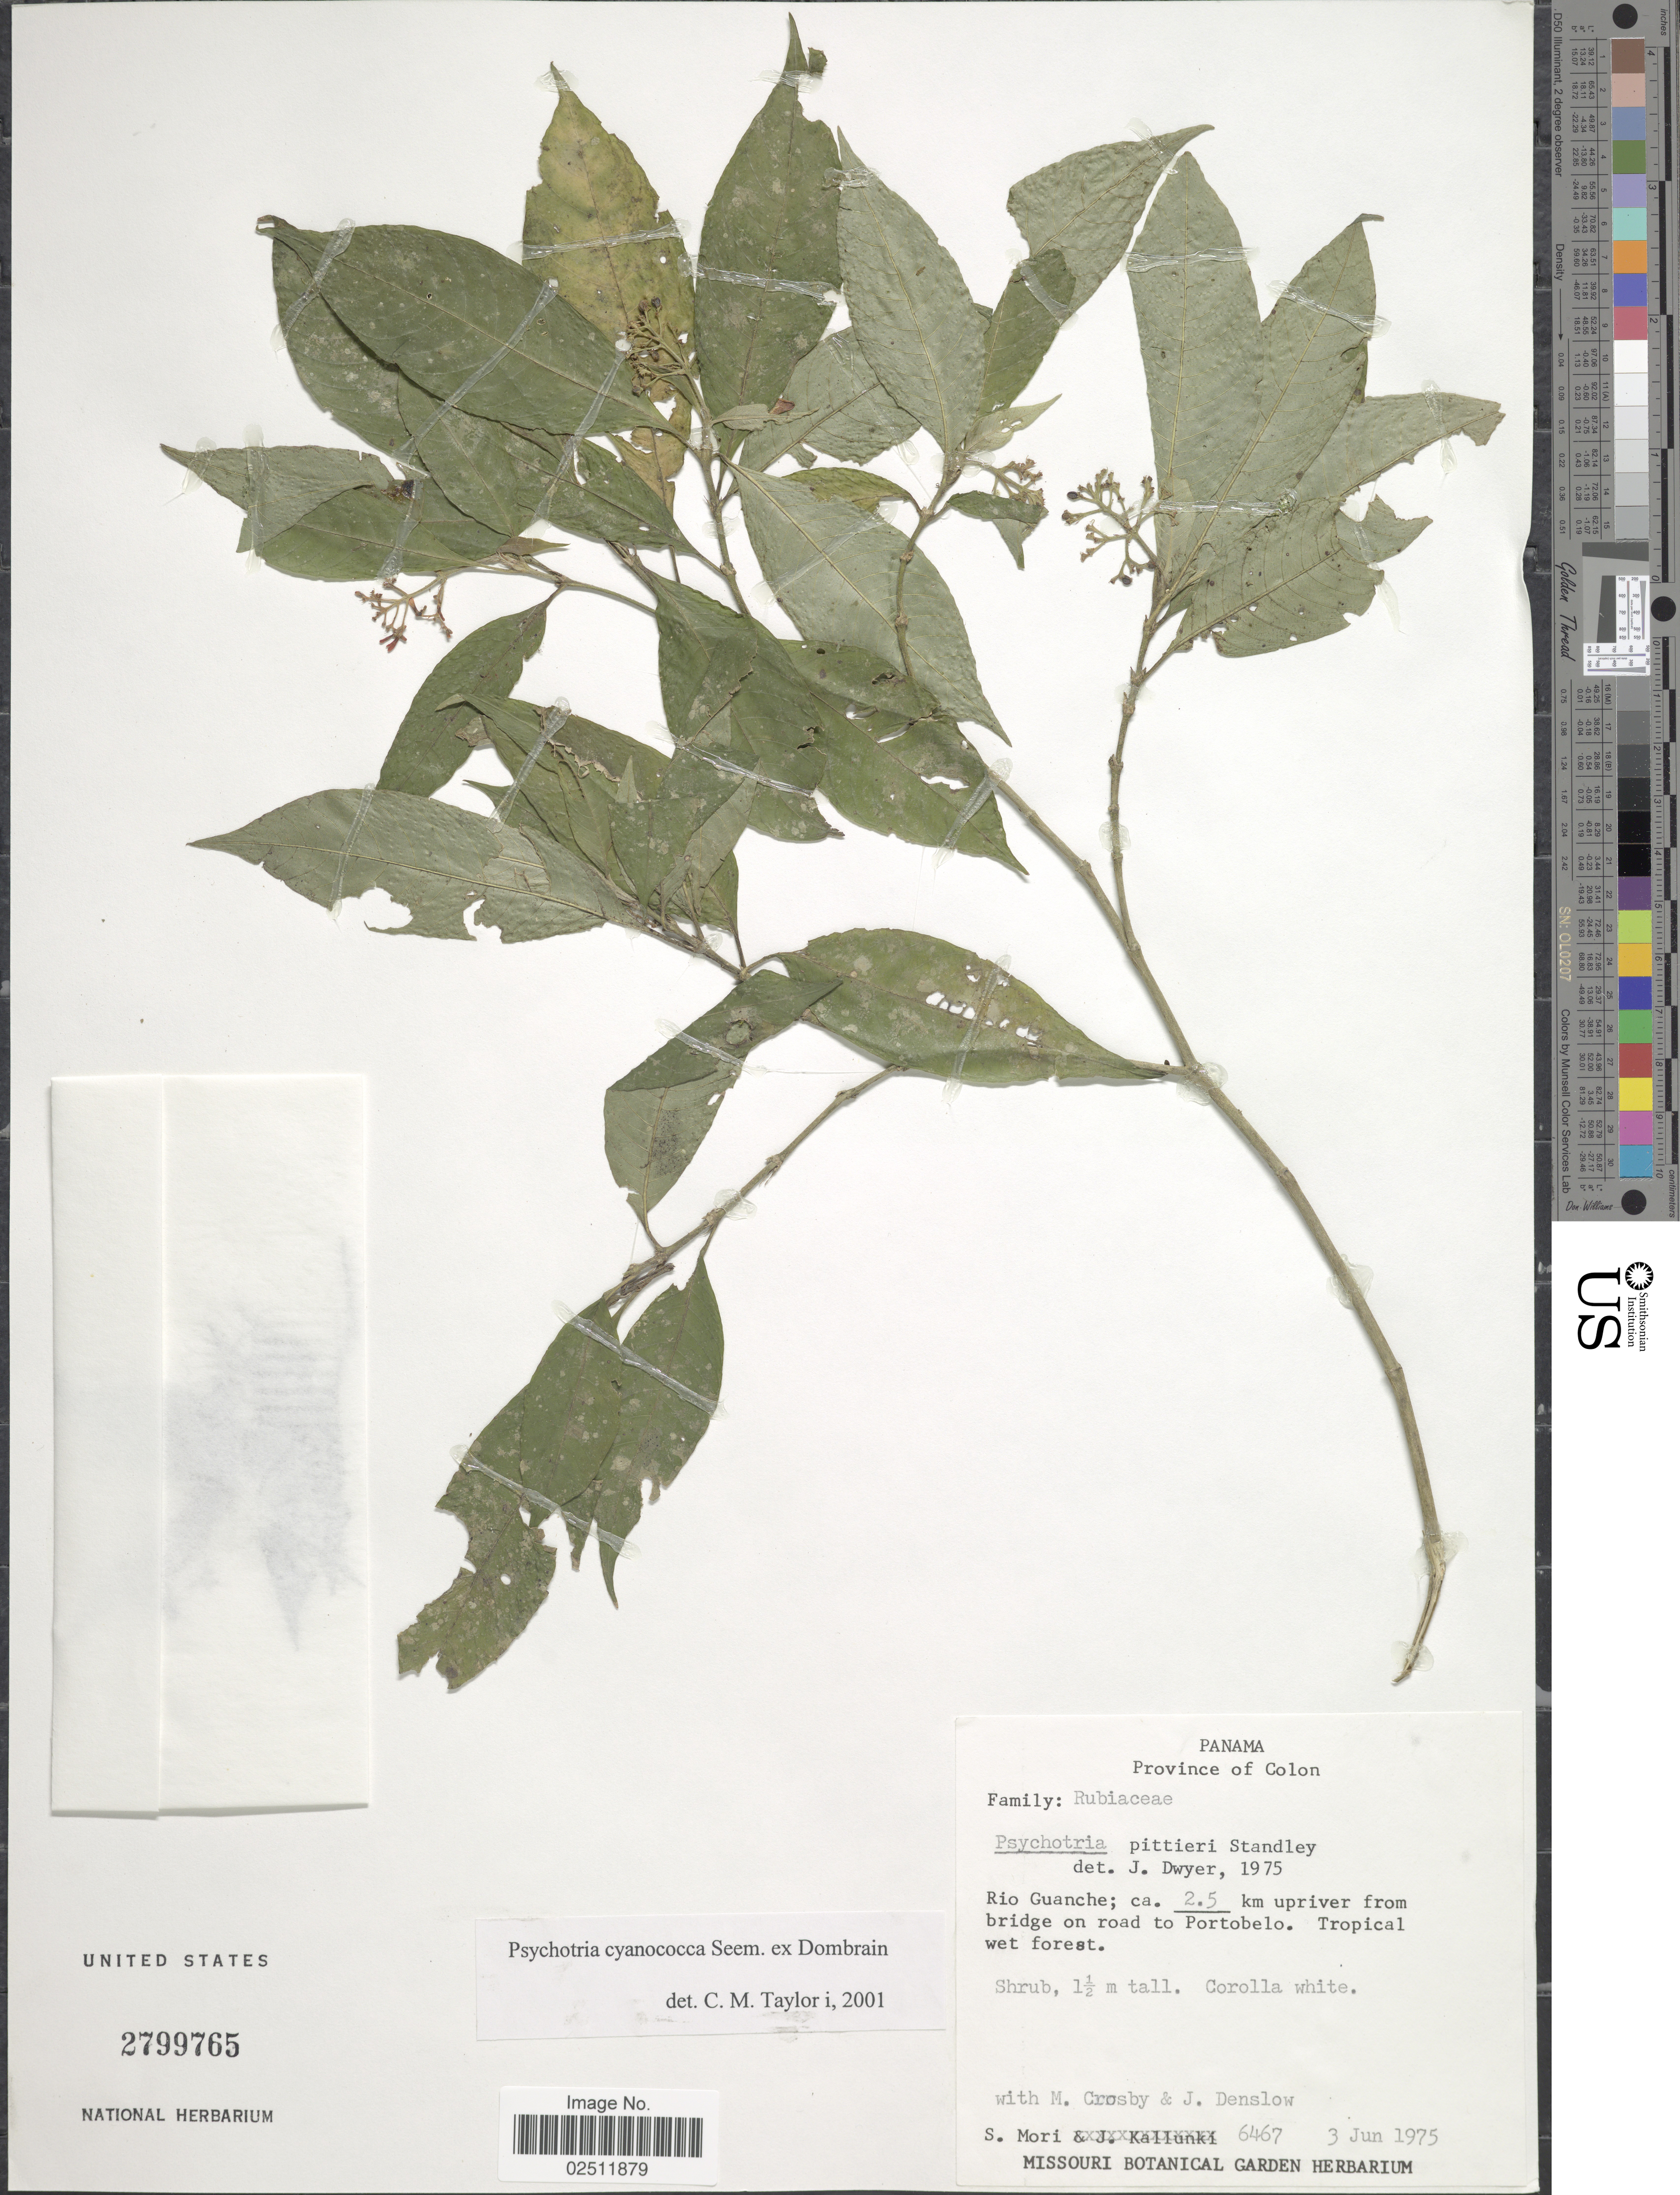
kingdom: Plantae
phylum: Tracheophyta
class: Magnoliopsida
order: Gentianales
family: Rubiaceae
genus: Psychotria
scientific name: Psychotria cyanococca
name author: Seem. ex Dombrain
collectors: S. Mori, M. Crosby & J. Denslow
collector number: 6467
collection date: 1975-06-03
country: Panama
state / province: Colón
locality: Rio Guanche; ca. 2.5 km upriver from bridge on road to Portobelo.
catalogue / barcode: US 2799765